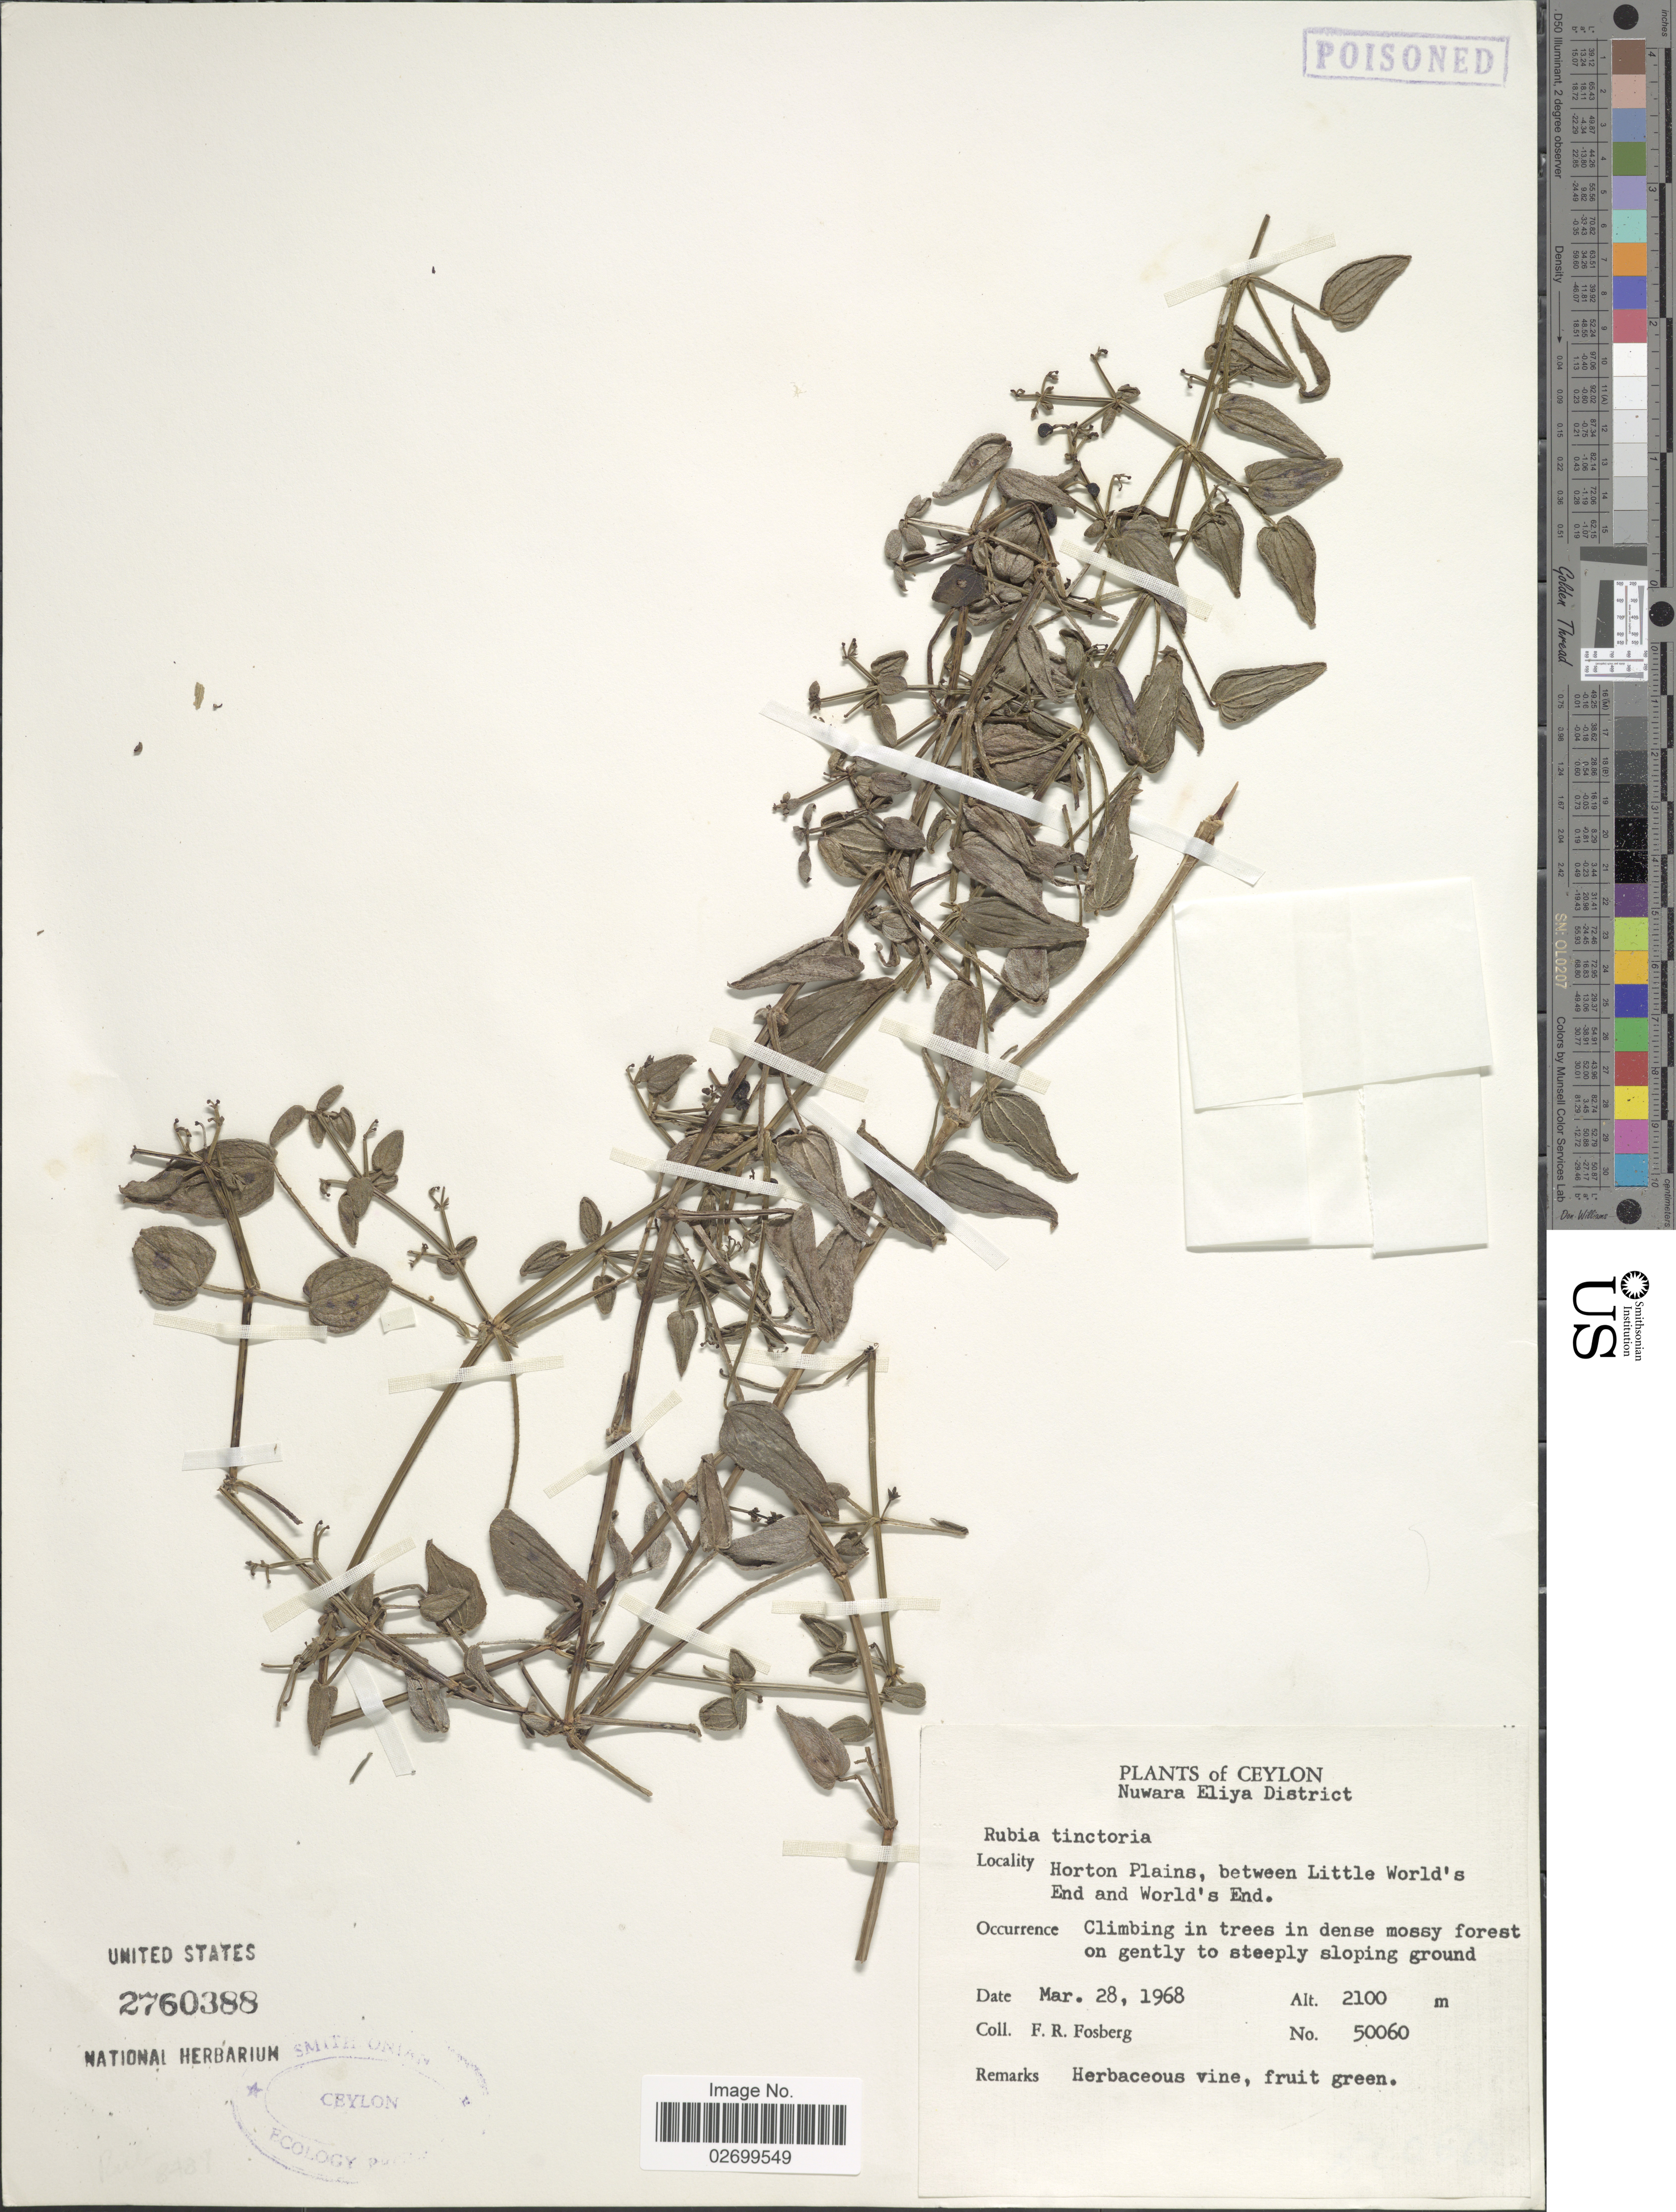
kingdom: Plantae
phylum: Tracheophyta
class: Magnoliopsida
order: Gentianales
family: Rubiaceae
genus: Rubia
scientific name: Rubia tinctorum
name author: L.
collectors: F. R. Fosberg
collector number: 50060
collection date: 1968-03-28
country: Sri Lanka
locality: Ceylon, Nuwara Eliya District, Horton plains, between Little World's End and World's End.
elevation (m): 2100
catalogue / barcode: US 2760388